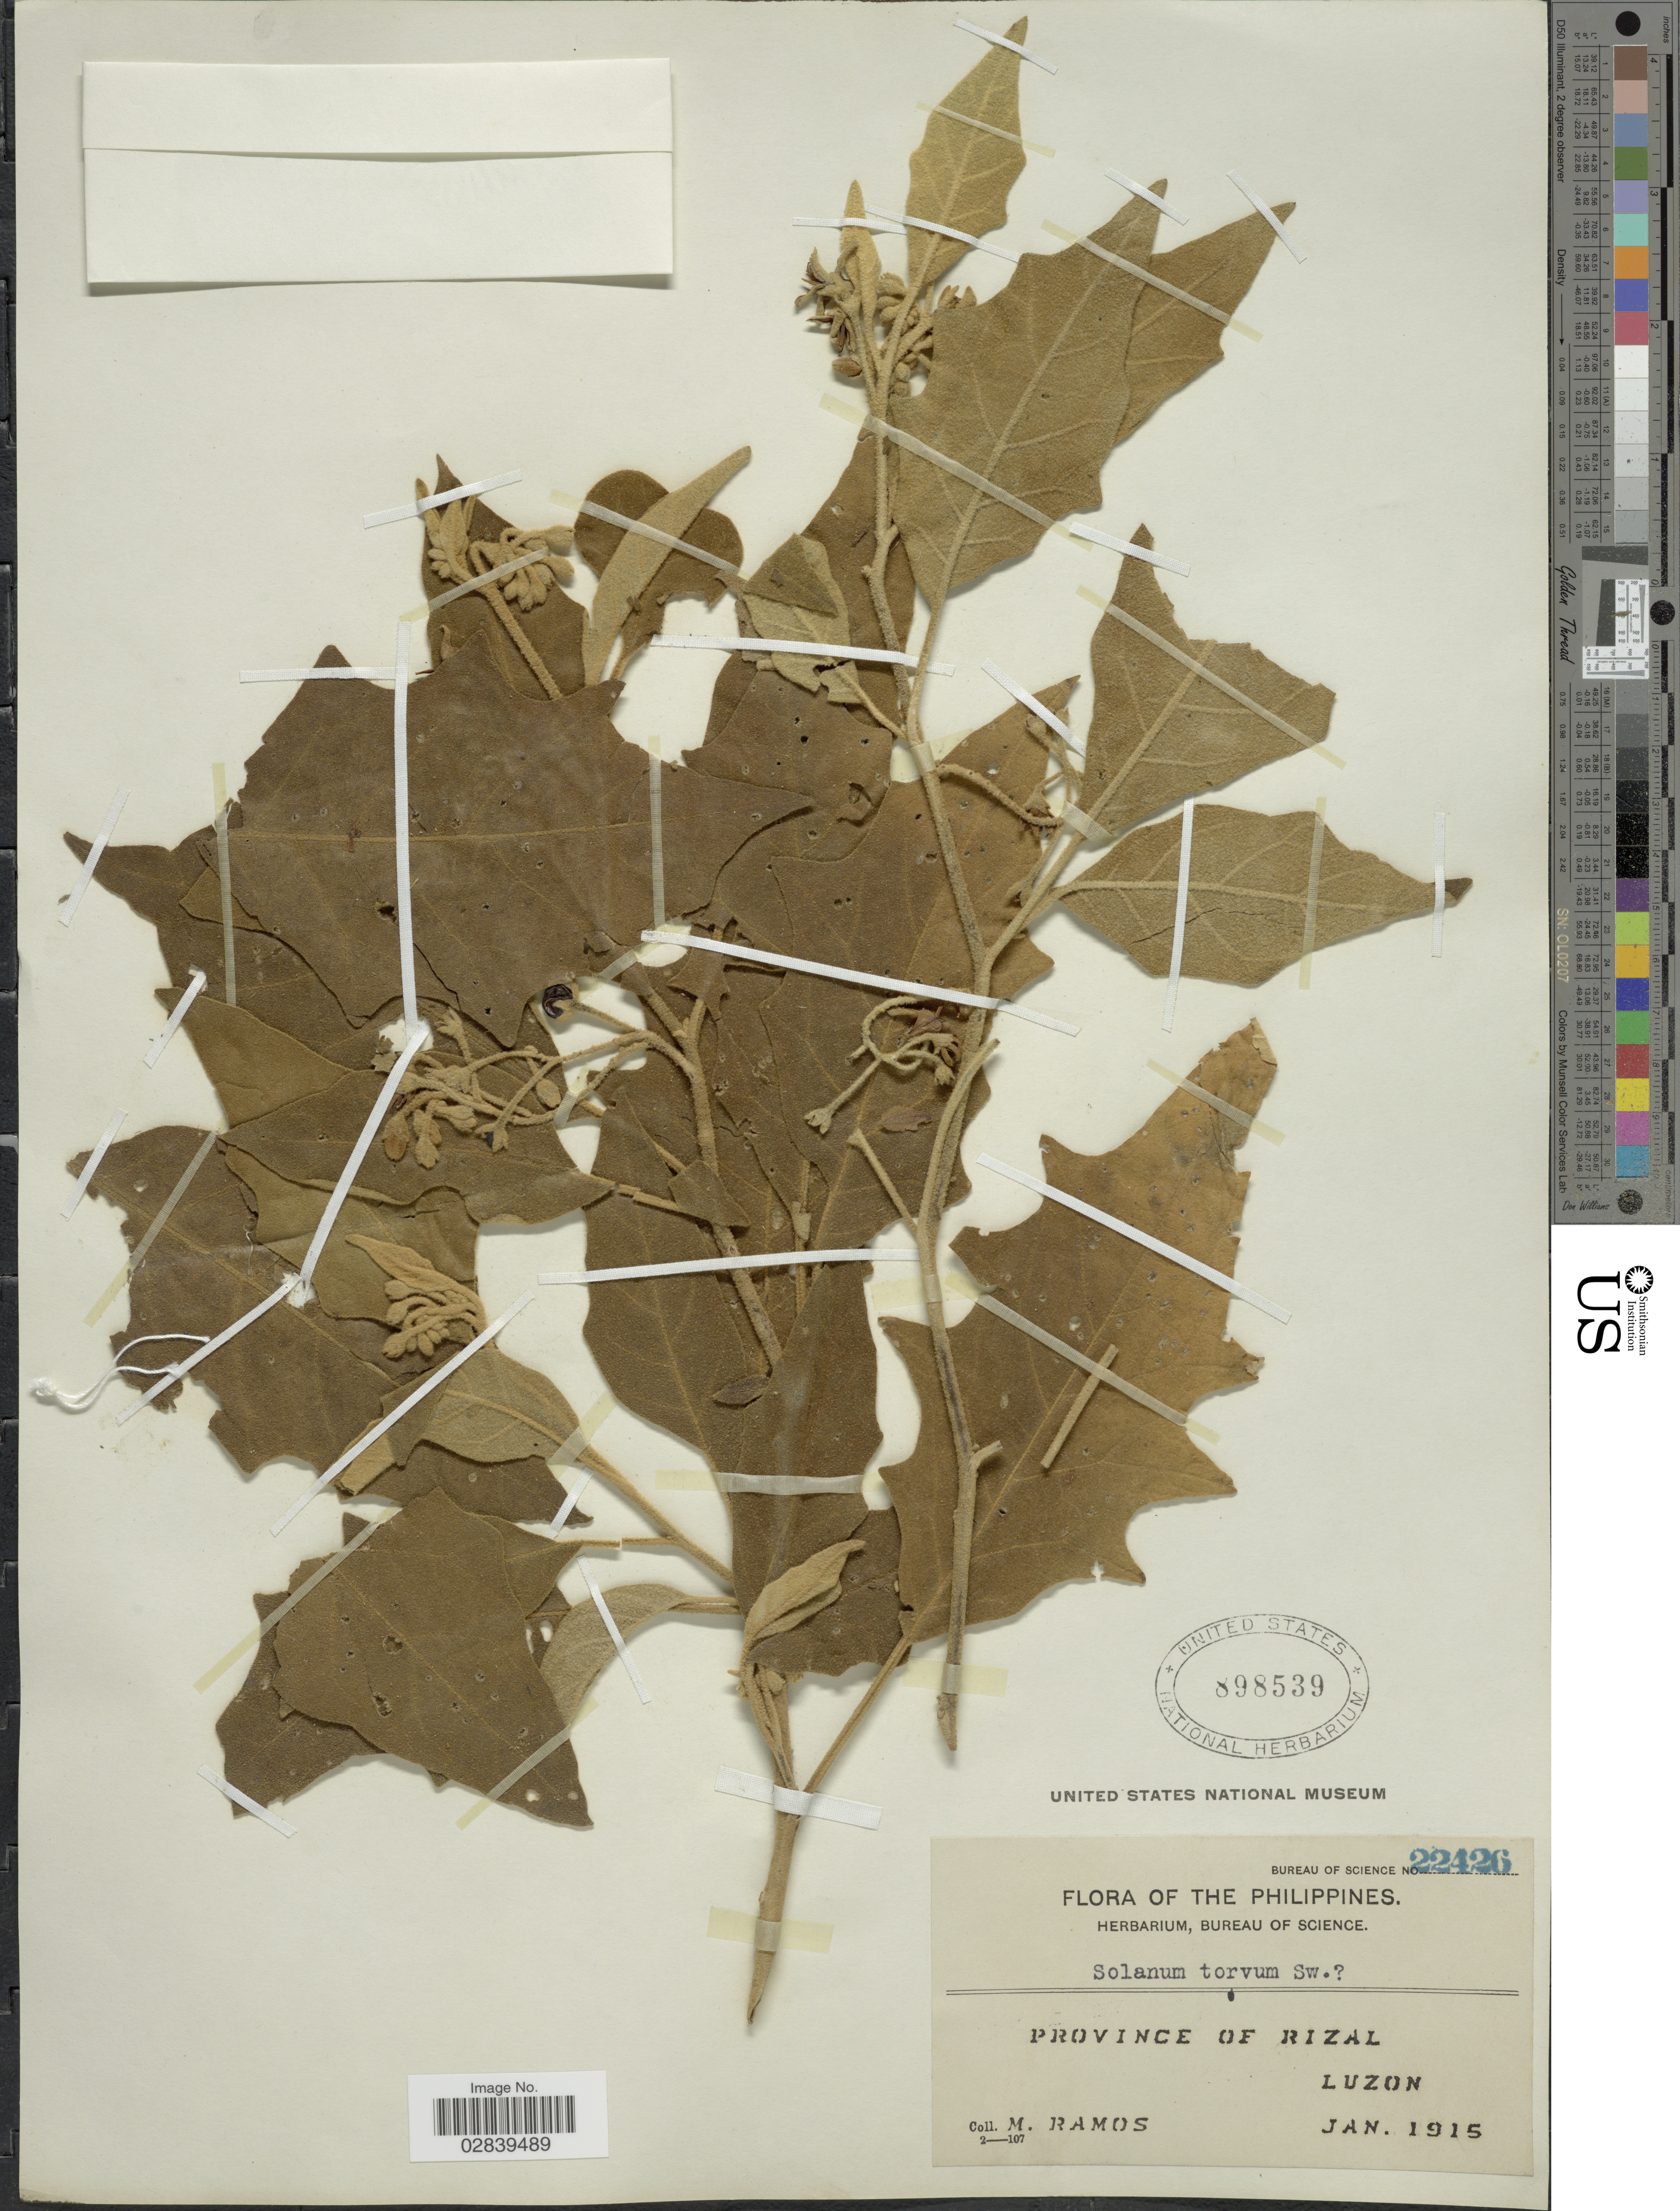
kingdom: Plantae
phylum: Tracheophyta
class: Magnoliopsida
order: Solanales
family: Solanaceae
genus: Solanum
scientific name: Solanum torvum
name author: Sw.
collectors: M. Ramos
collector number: Bureau of Science 22426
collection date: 1915-01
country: Philippines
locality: Province of Rizal, Luzon.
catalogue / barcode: US 898539